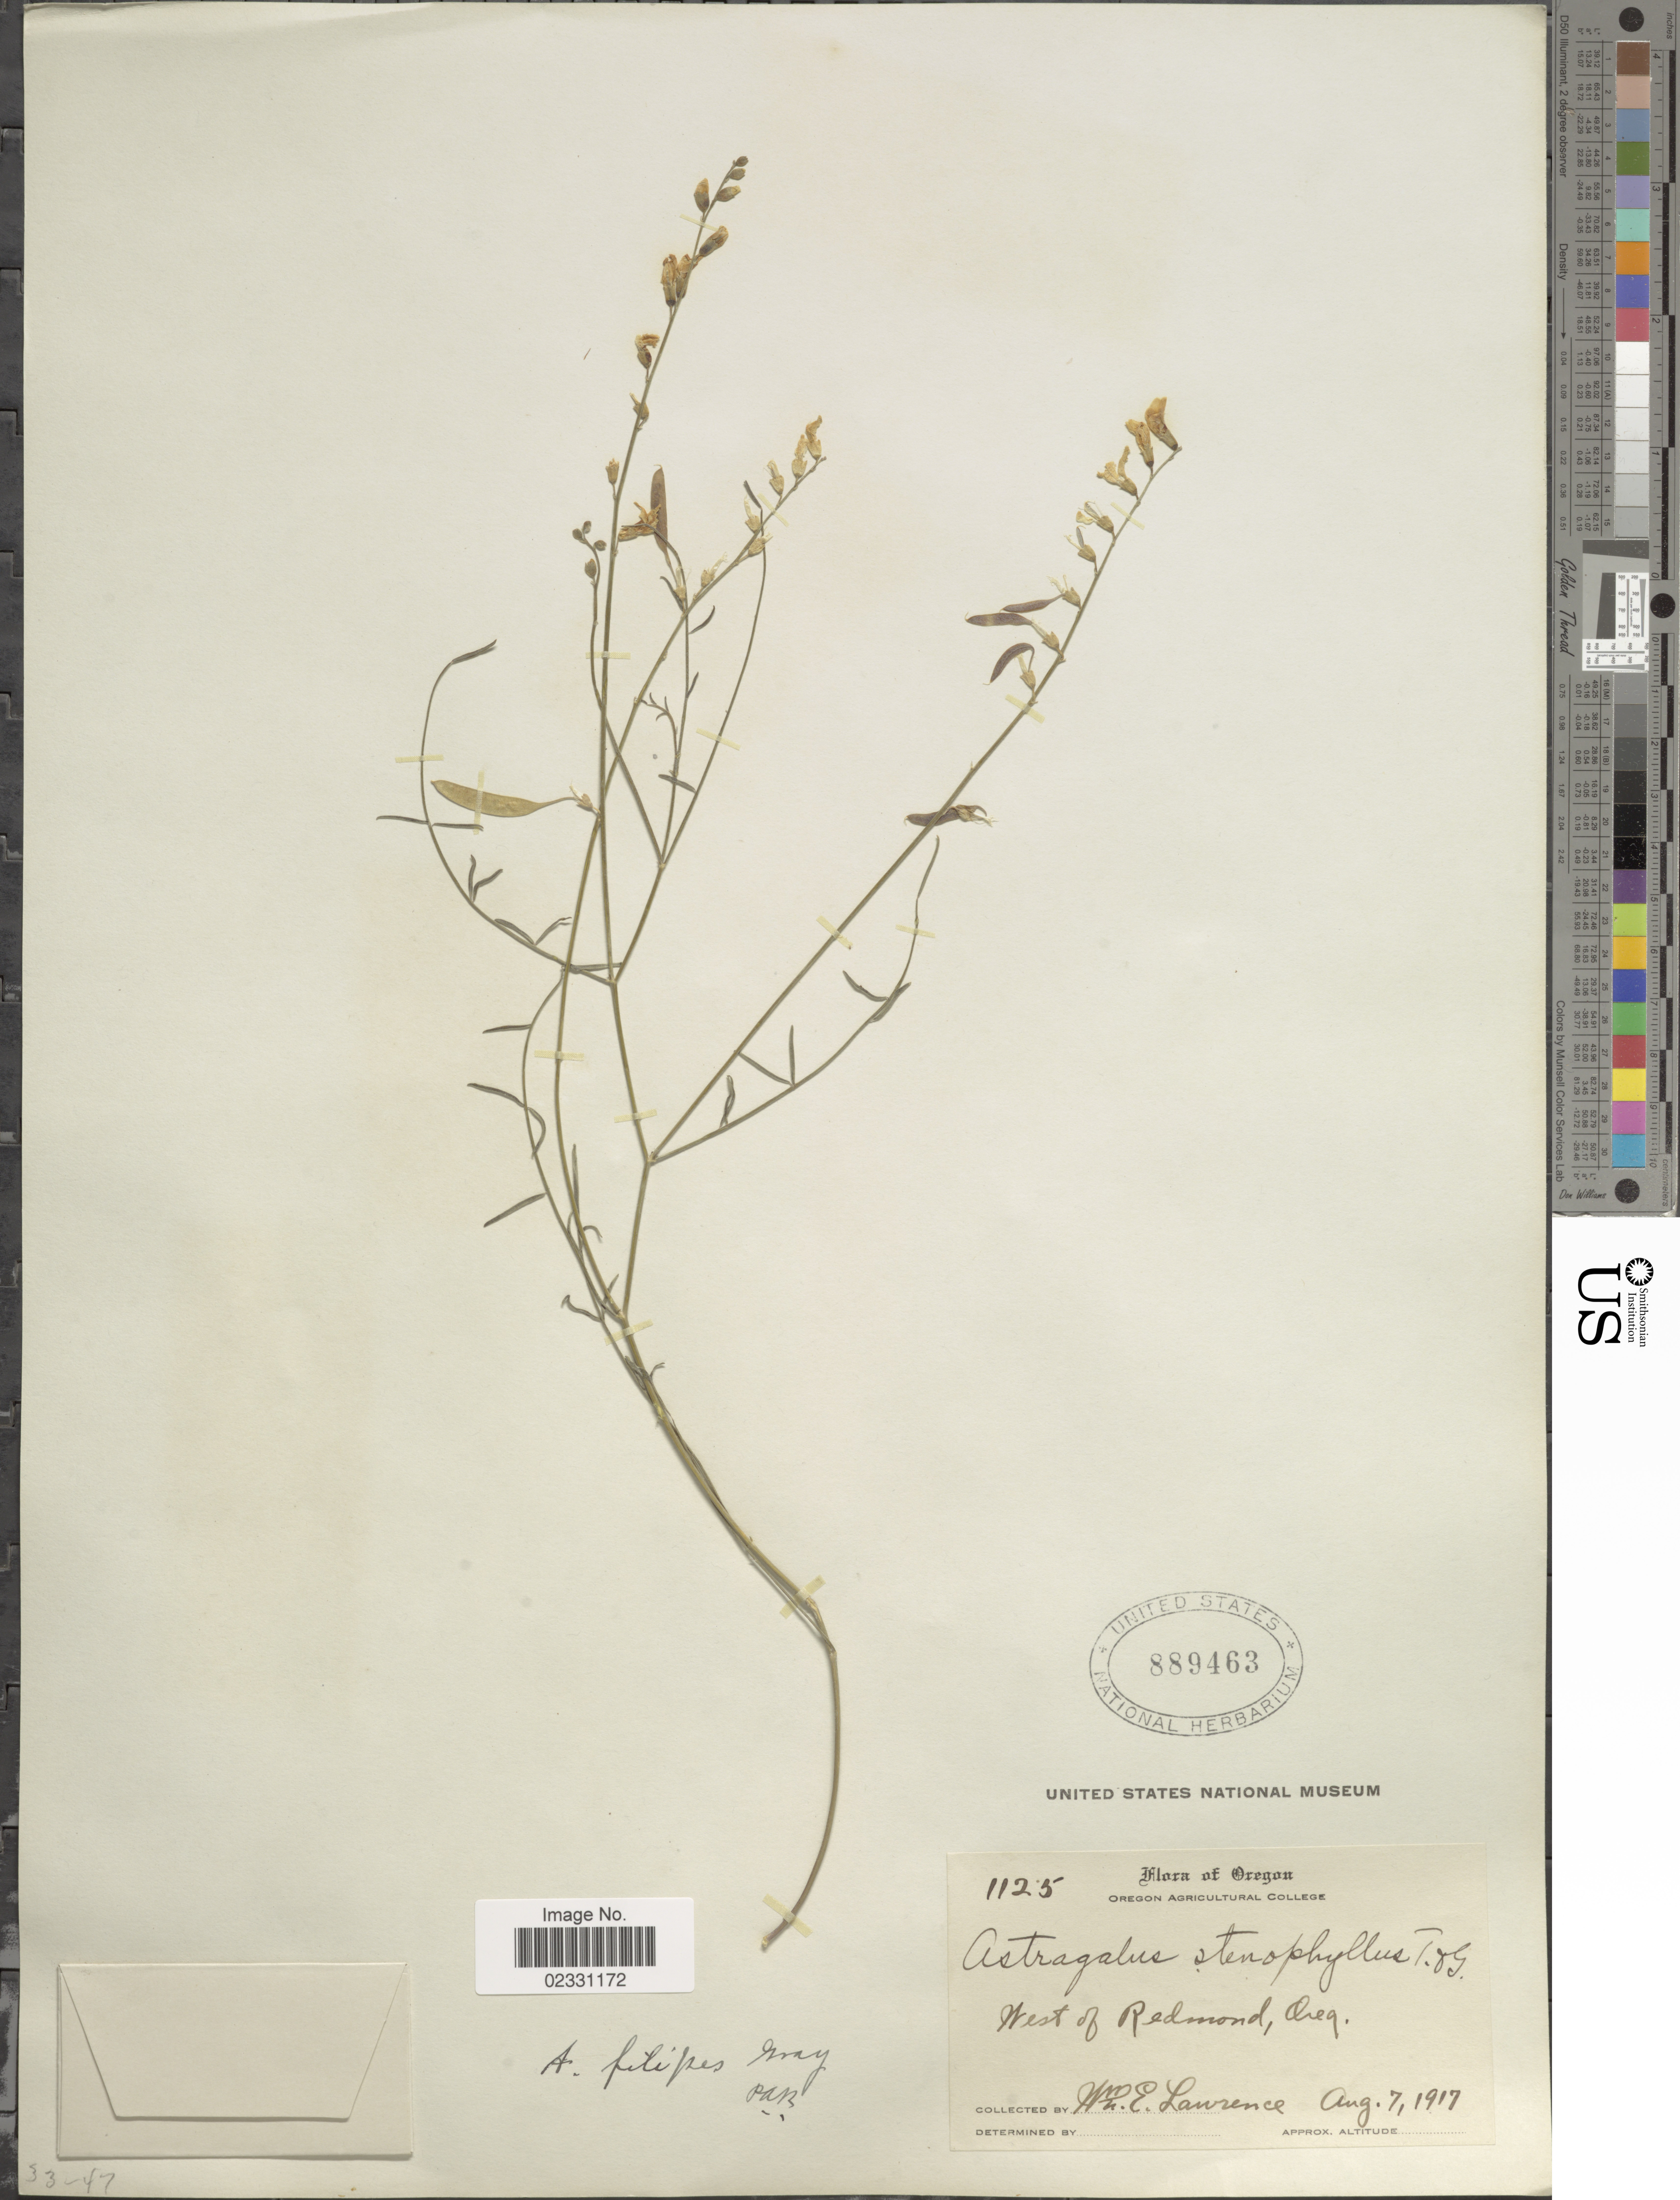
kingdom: Plantae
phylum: Tracheophyta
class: Magnoliopsida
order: Fabales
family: Fabaceae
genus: Astragalus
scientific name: Astragalus filipes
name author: A. Gray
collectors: W. Lawrence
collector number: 1125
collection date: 1917-08-07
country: United States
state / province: Oregon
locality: West of Redmond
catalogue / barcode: US 889463